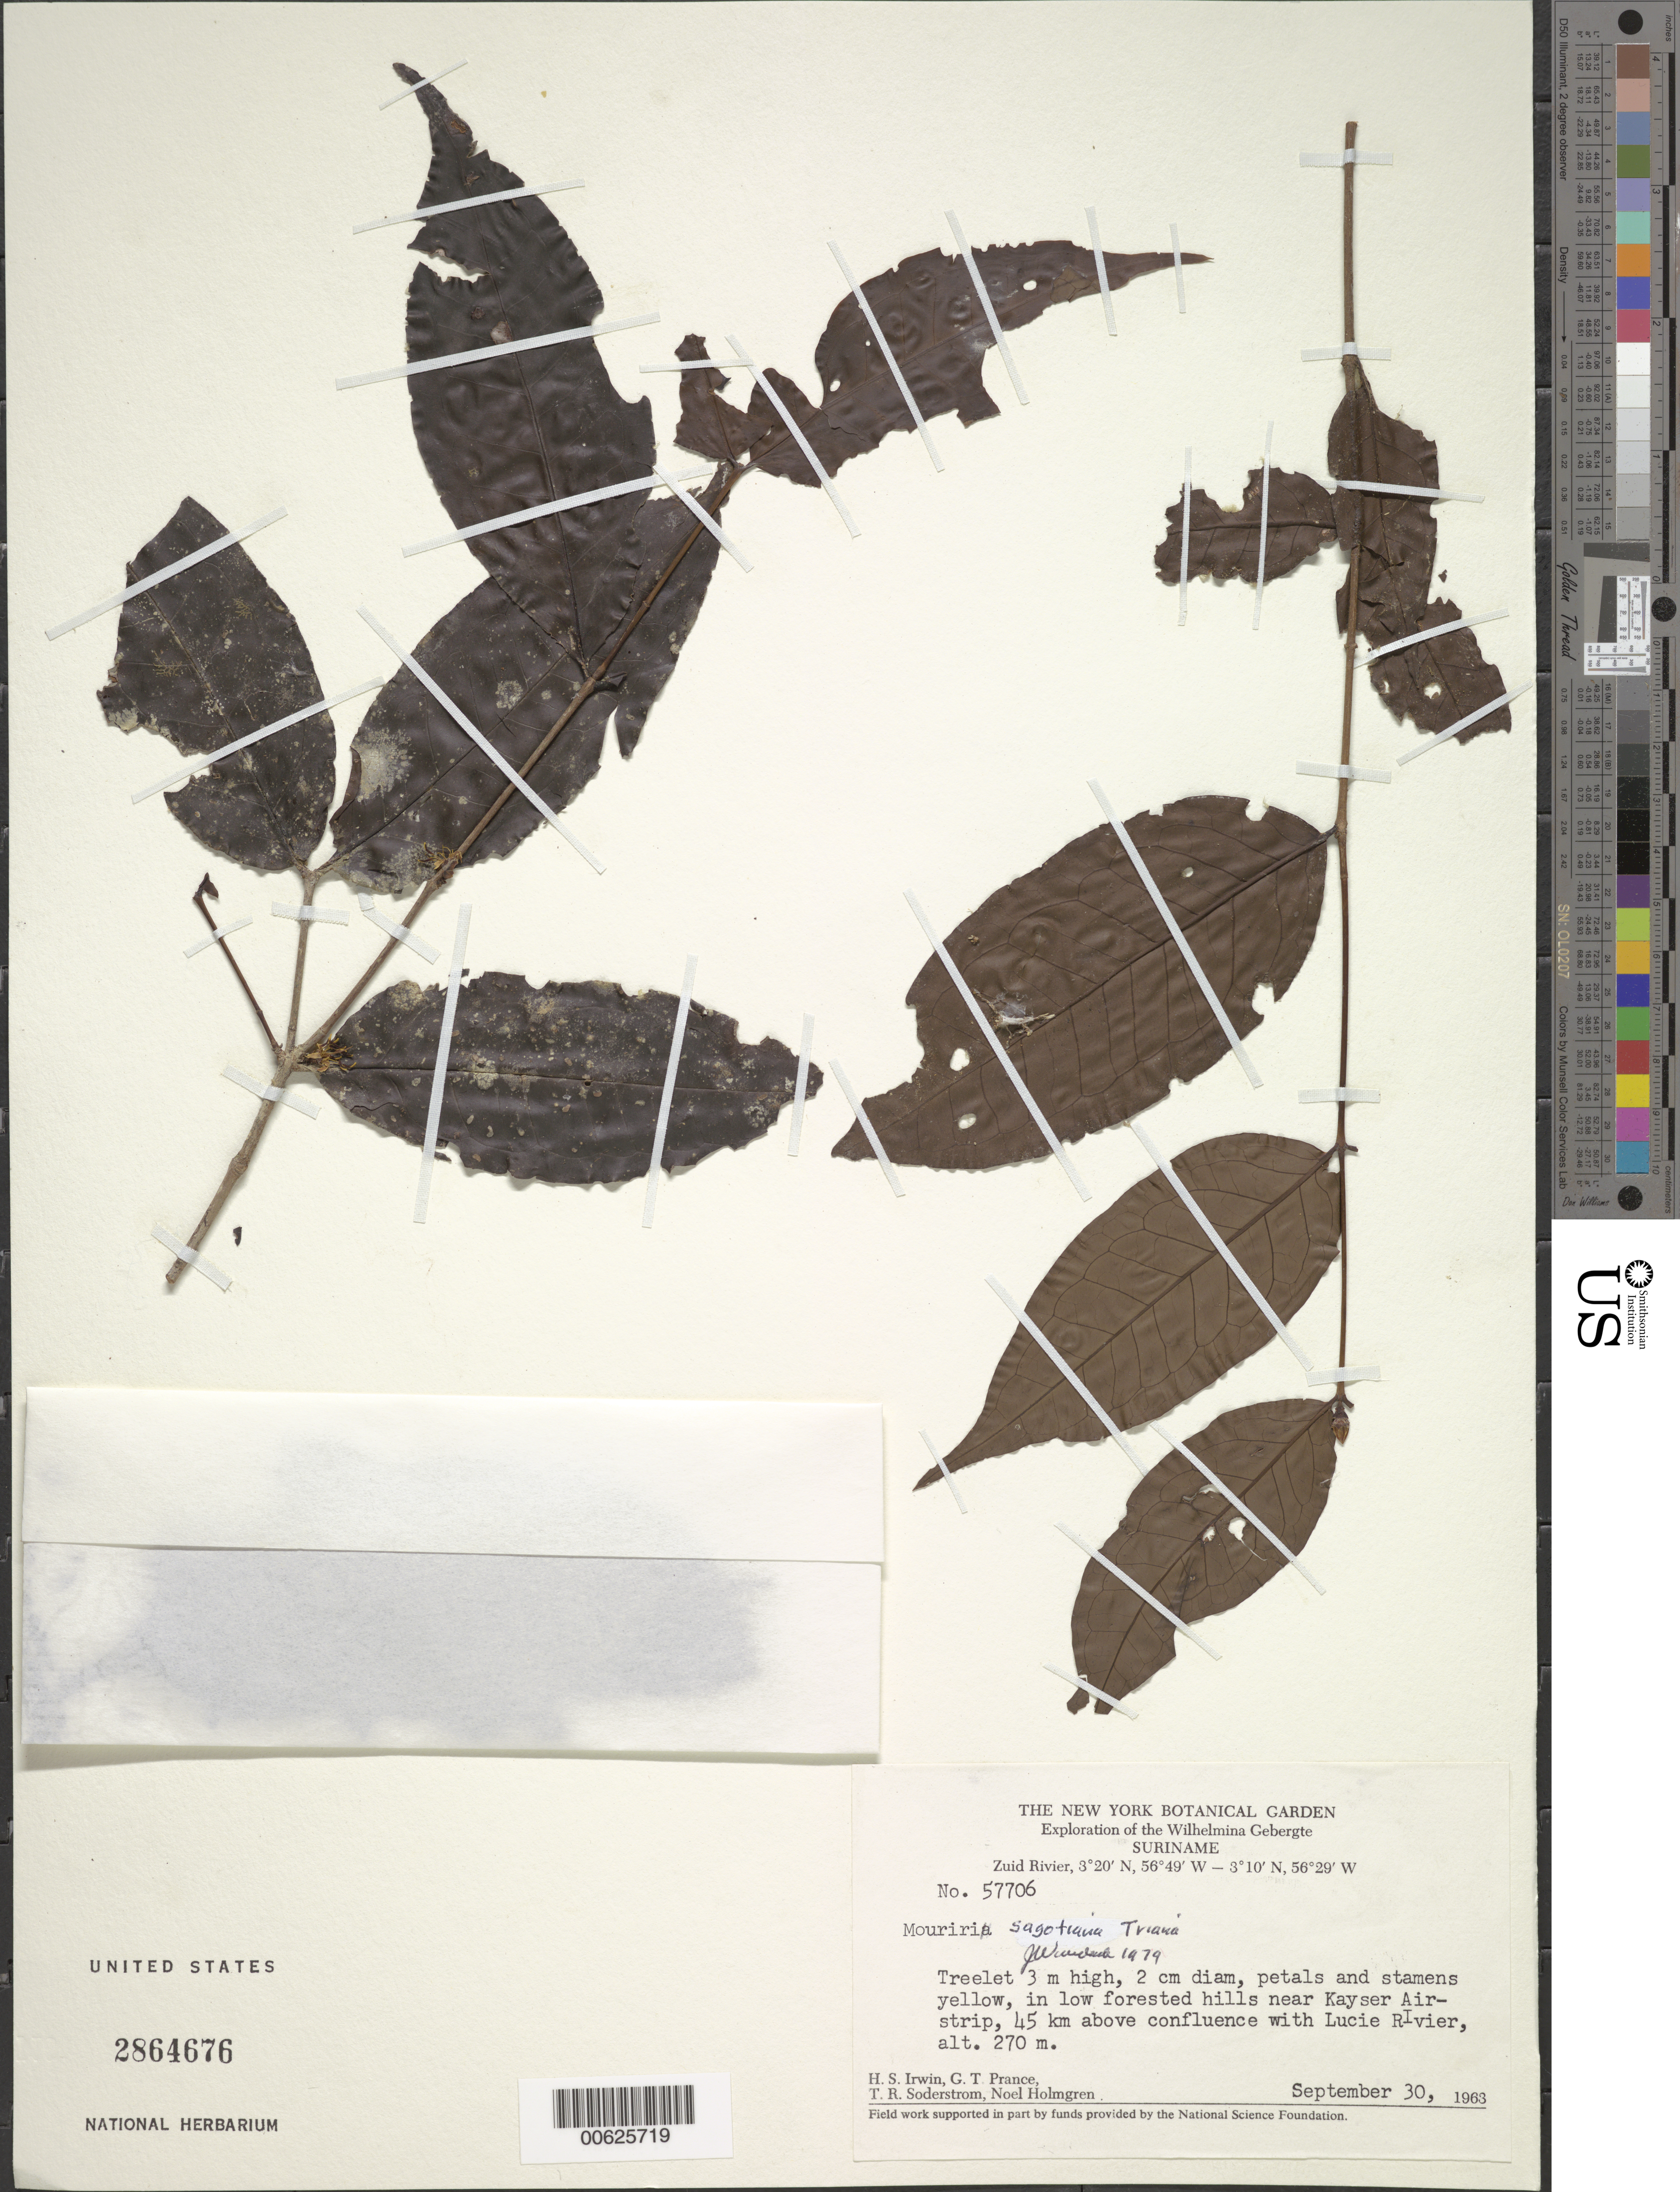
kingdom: Plantae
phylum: Tracheophyta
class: Magnoliopsida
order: Myrtales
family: Melastomataceae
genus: Mouriri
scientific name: Mouriri sagotiana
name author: Triana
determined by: Wurdack, John J., (US), US (UNITED STATES)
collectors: H. Irwin, G. T. Prance, T. R. Soderstrom & N. H. Holmgren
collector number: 57706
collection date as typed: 30-Sep-63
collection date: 1963-09-30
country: Suriname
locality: Kayser Airstrip, Zuid R., 45 km above confl. with Lucie R., Wilhelmina Gebergte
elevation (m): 270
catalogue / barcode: US 2864676